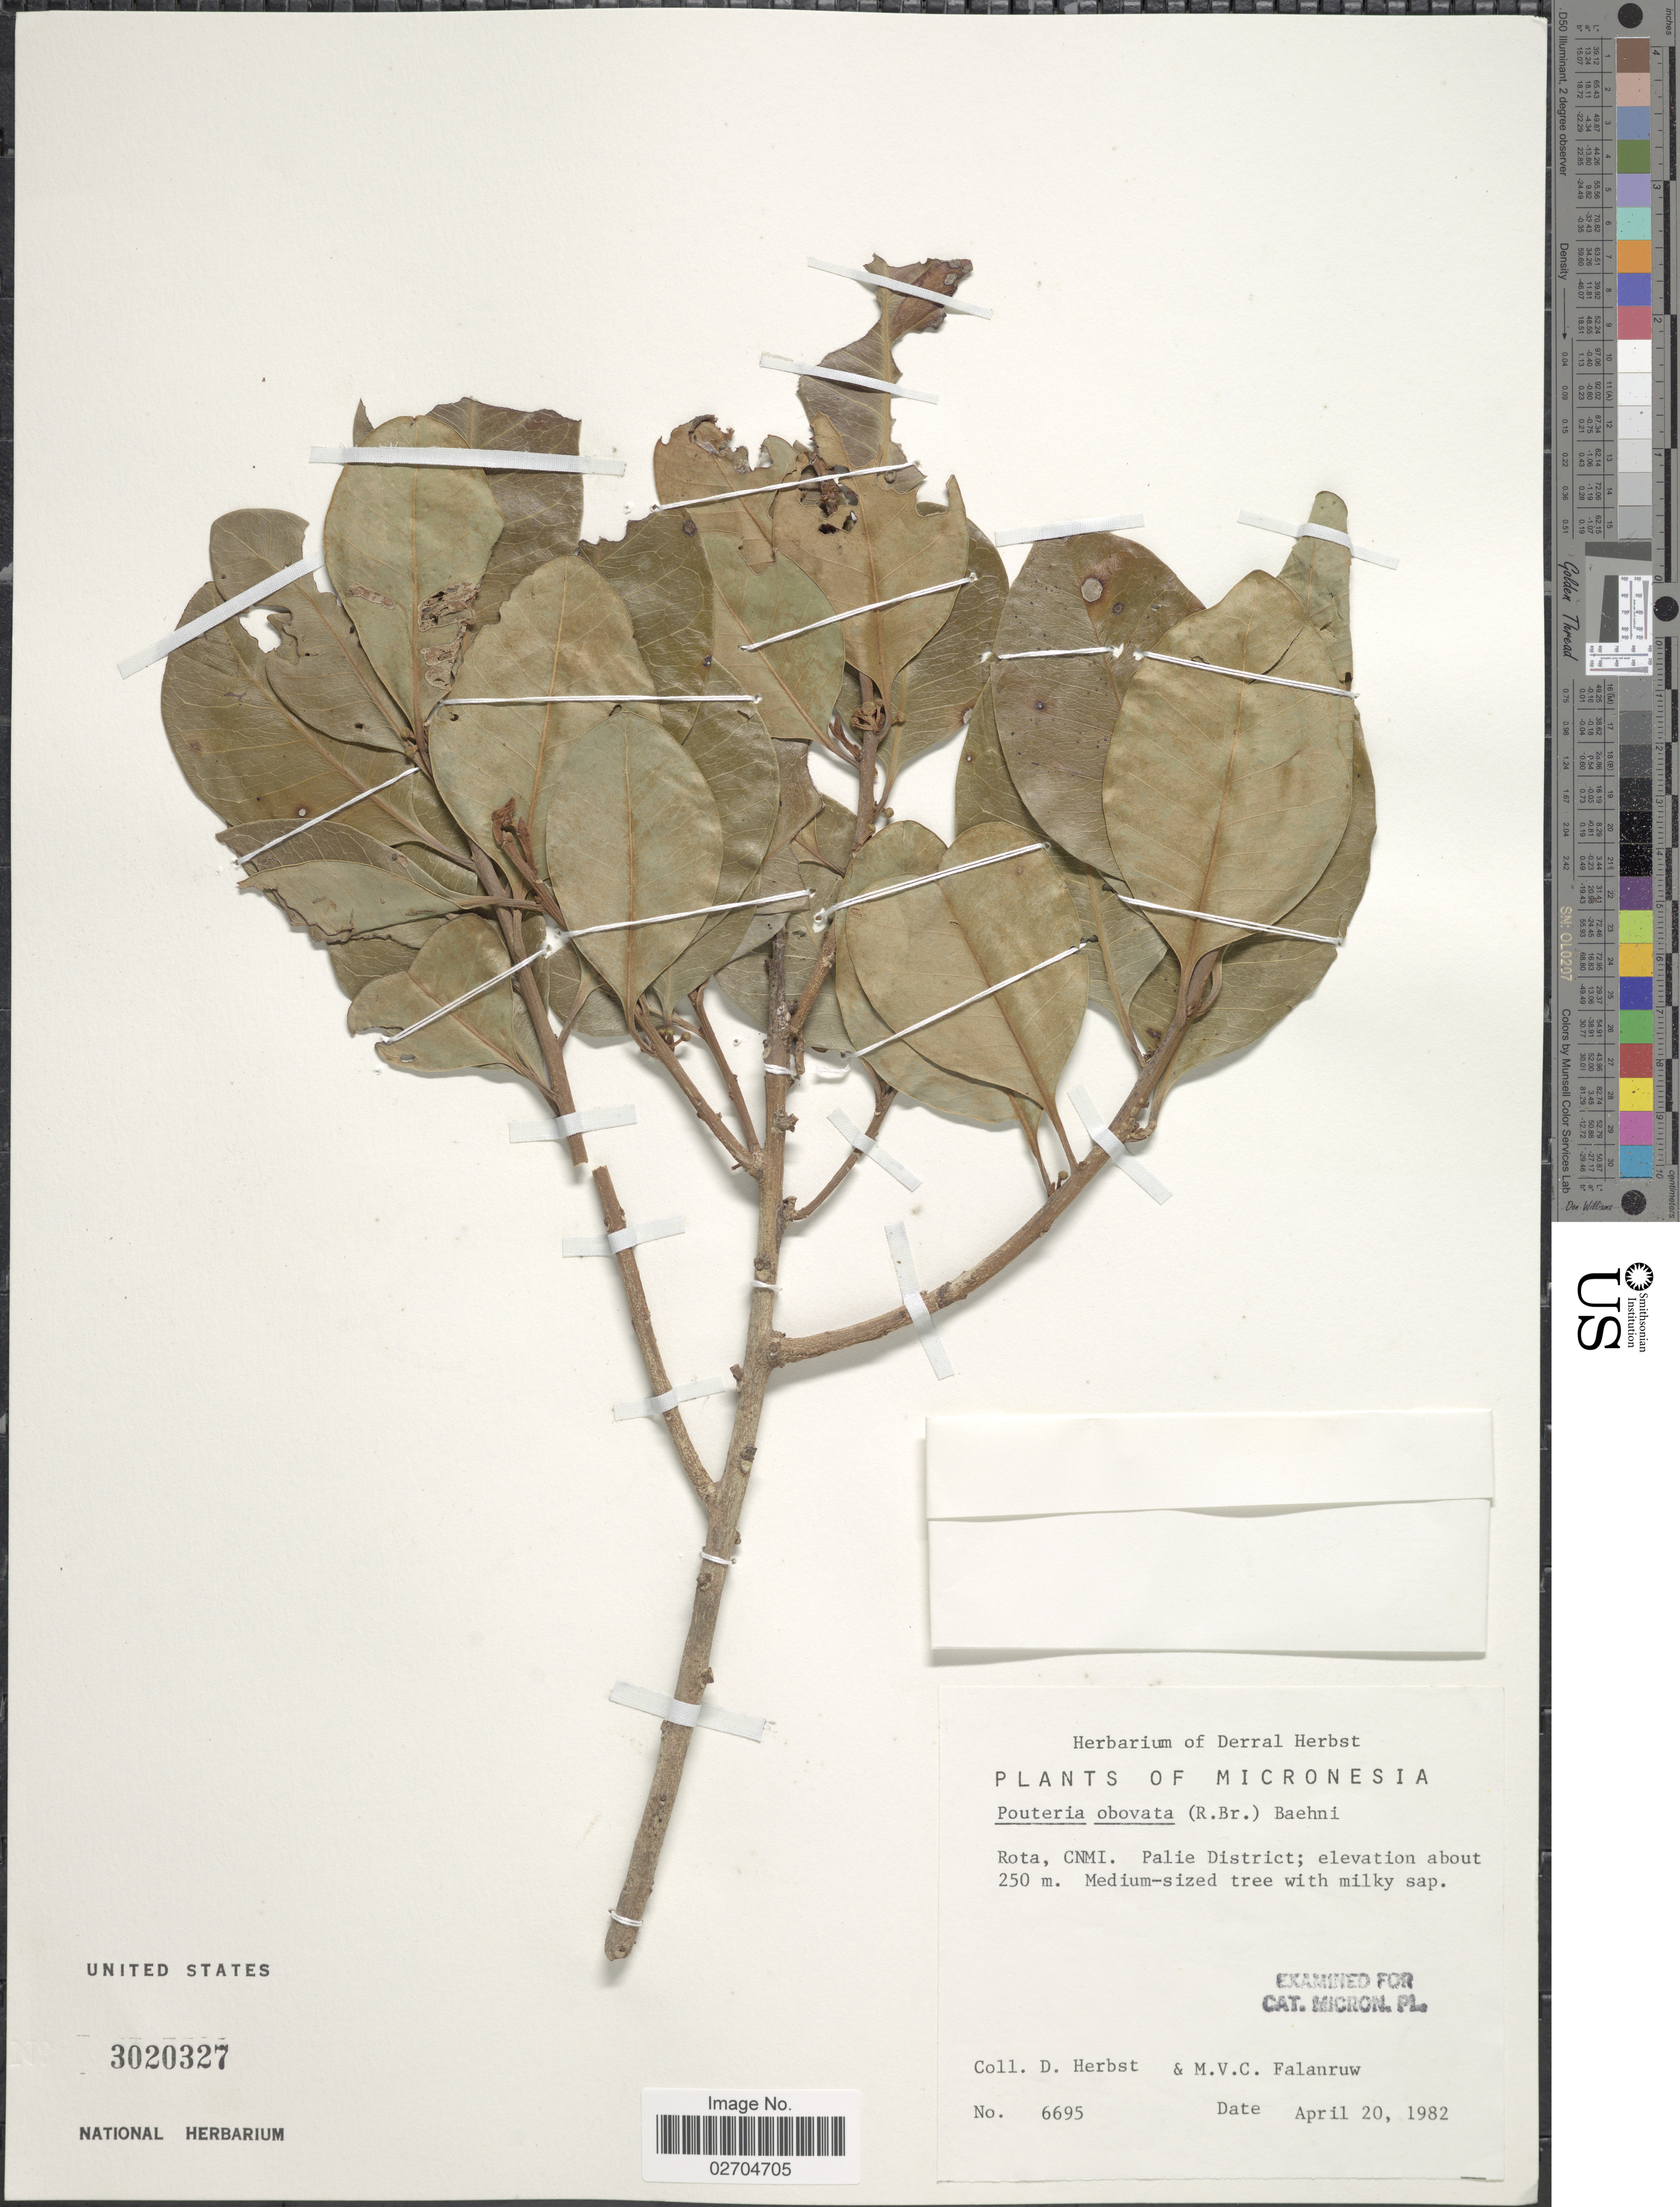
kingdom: Plantae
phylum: Tracheophyta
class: Magnoliopsida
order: Ericales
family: Sapotaceae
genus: Planchonella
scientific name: Planchonella obovata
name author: (R. Br.) Pierre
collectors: D. Herbst & M. V. Falanruw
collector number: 6695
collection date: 1982-04-20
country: Northern Mariana Islands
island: Rota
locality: Rota CNMI. Palie District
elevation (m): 250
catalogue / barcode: US 3020327